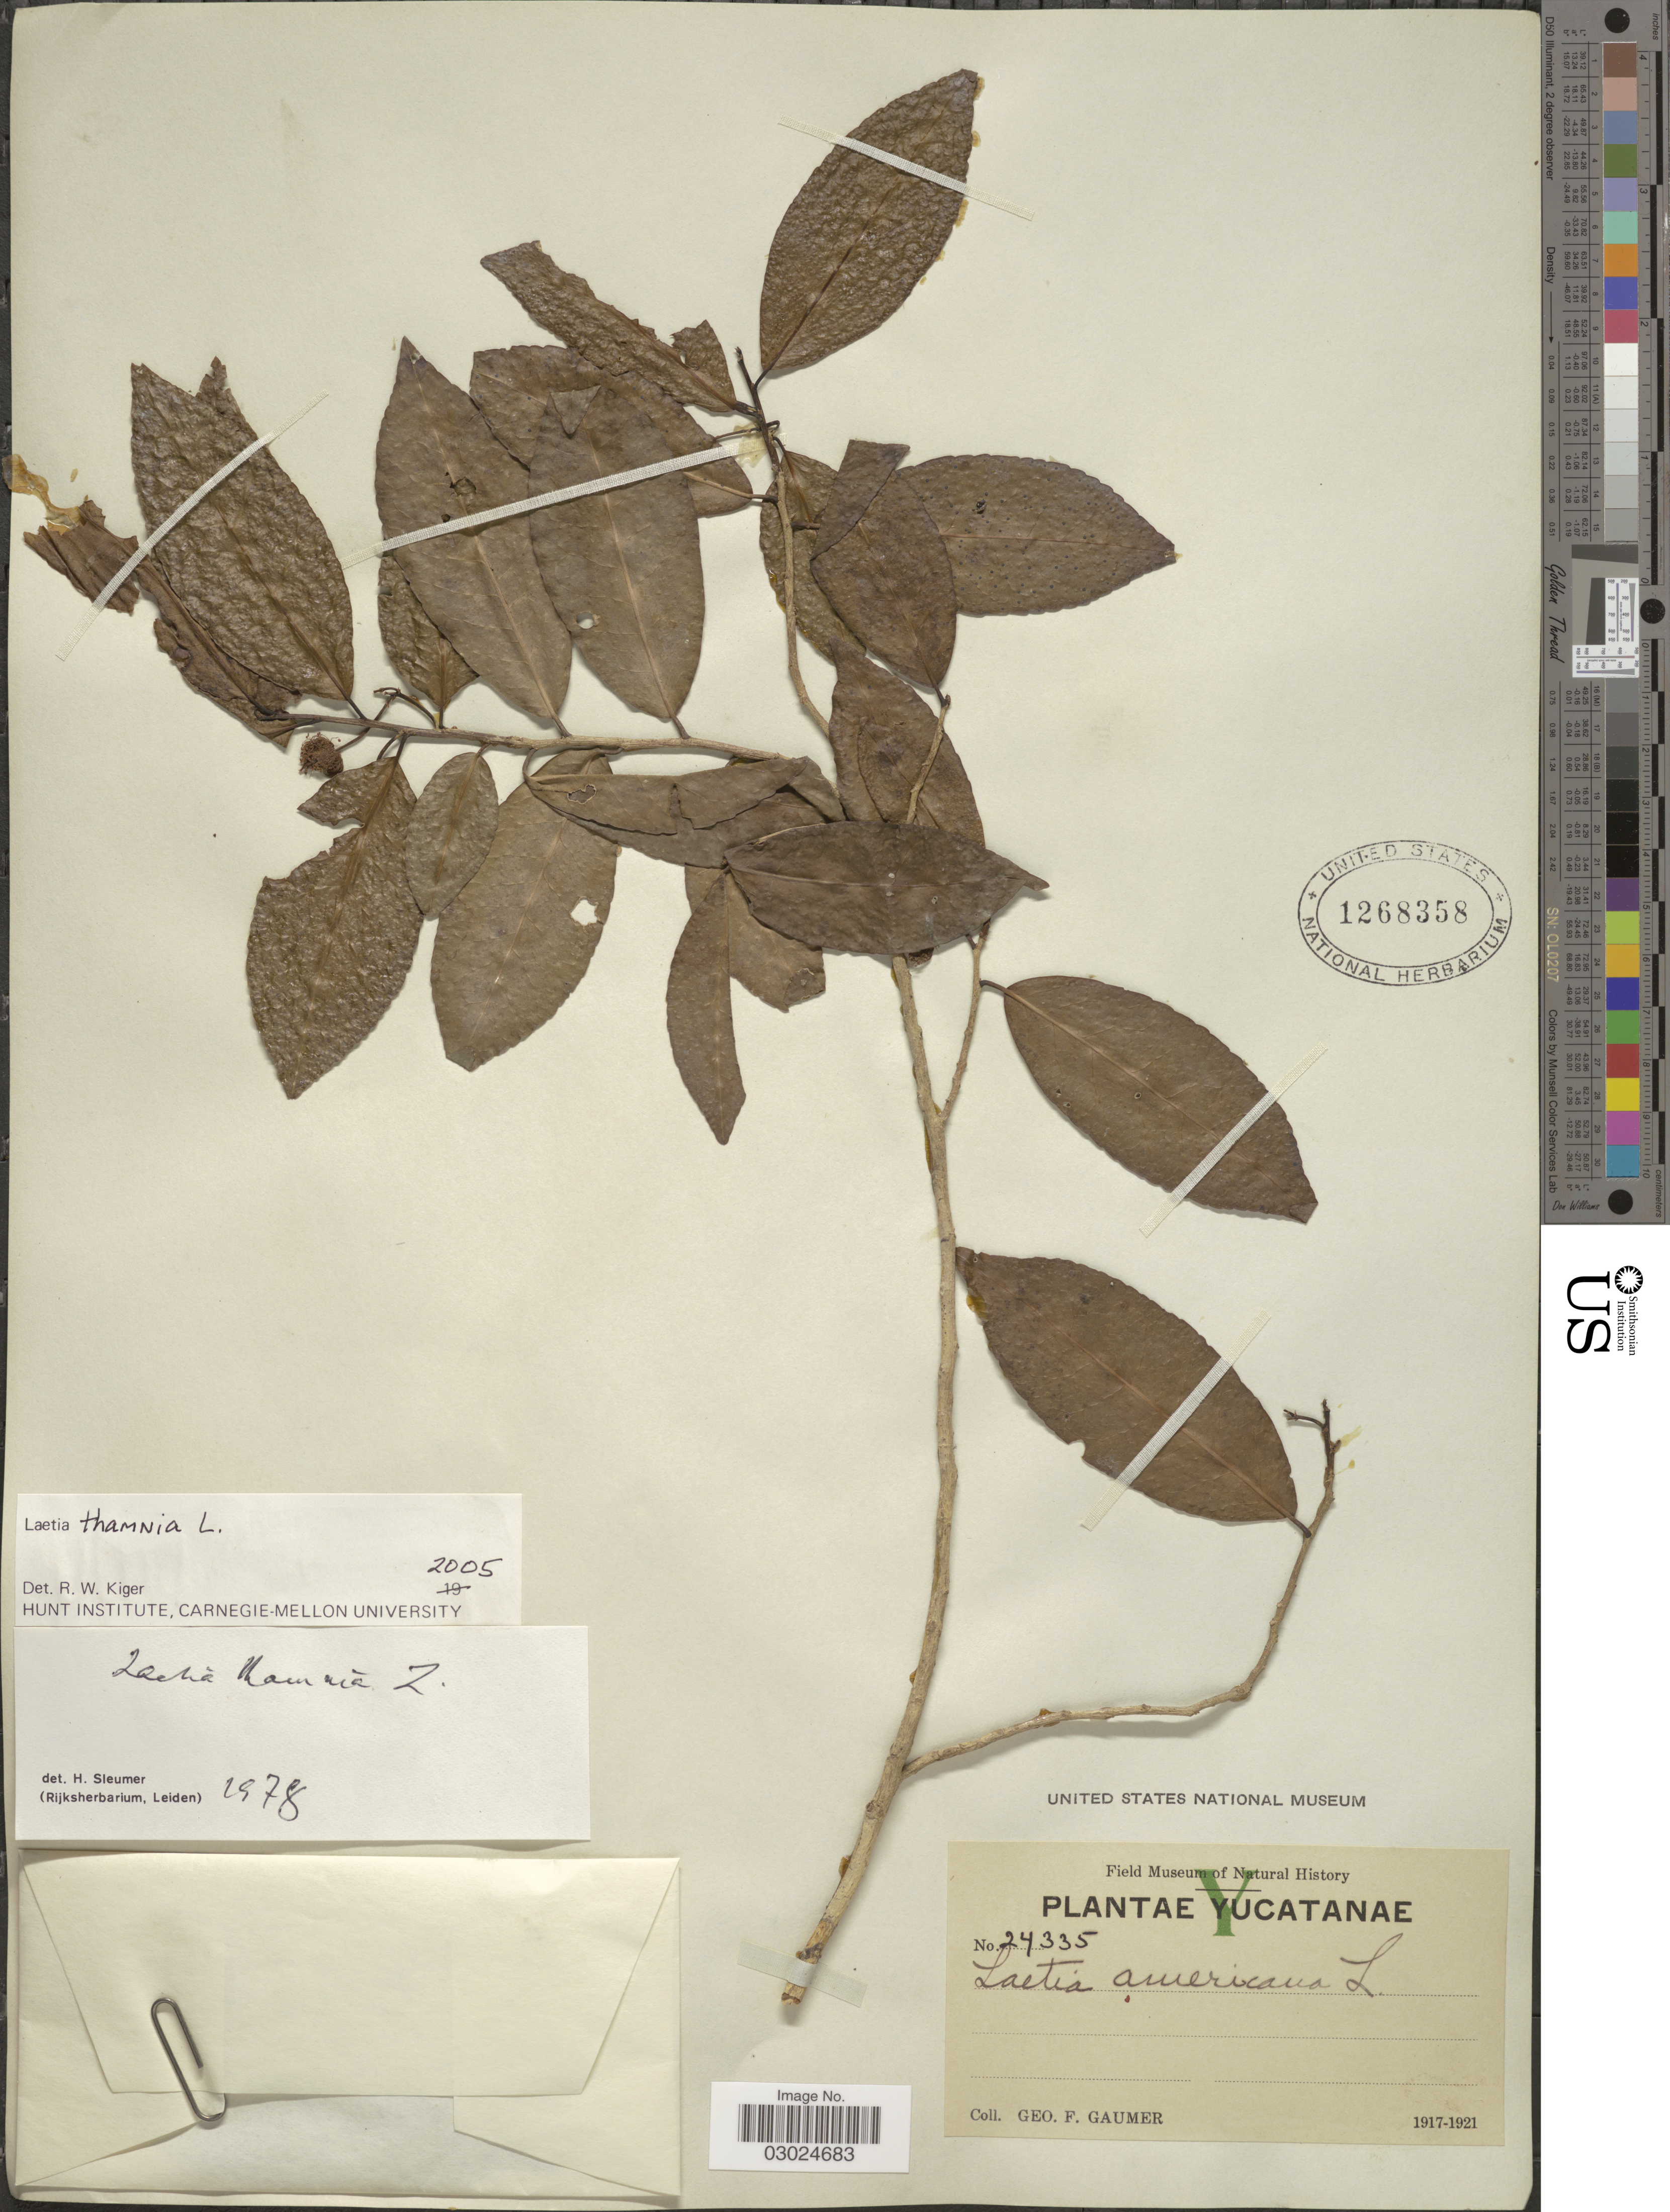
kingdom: Plantae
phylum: Tracheophyta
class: Magnoliopsida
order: Malpighiales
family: Salicaceae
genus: Laetia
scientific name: Laetia thamnia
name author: L.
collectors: G. F. Gaumer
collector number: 24335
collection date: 1917/1921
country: Mexico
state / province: Yucatán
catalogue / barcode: US 1268358